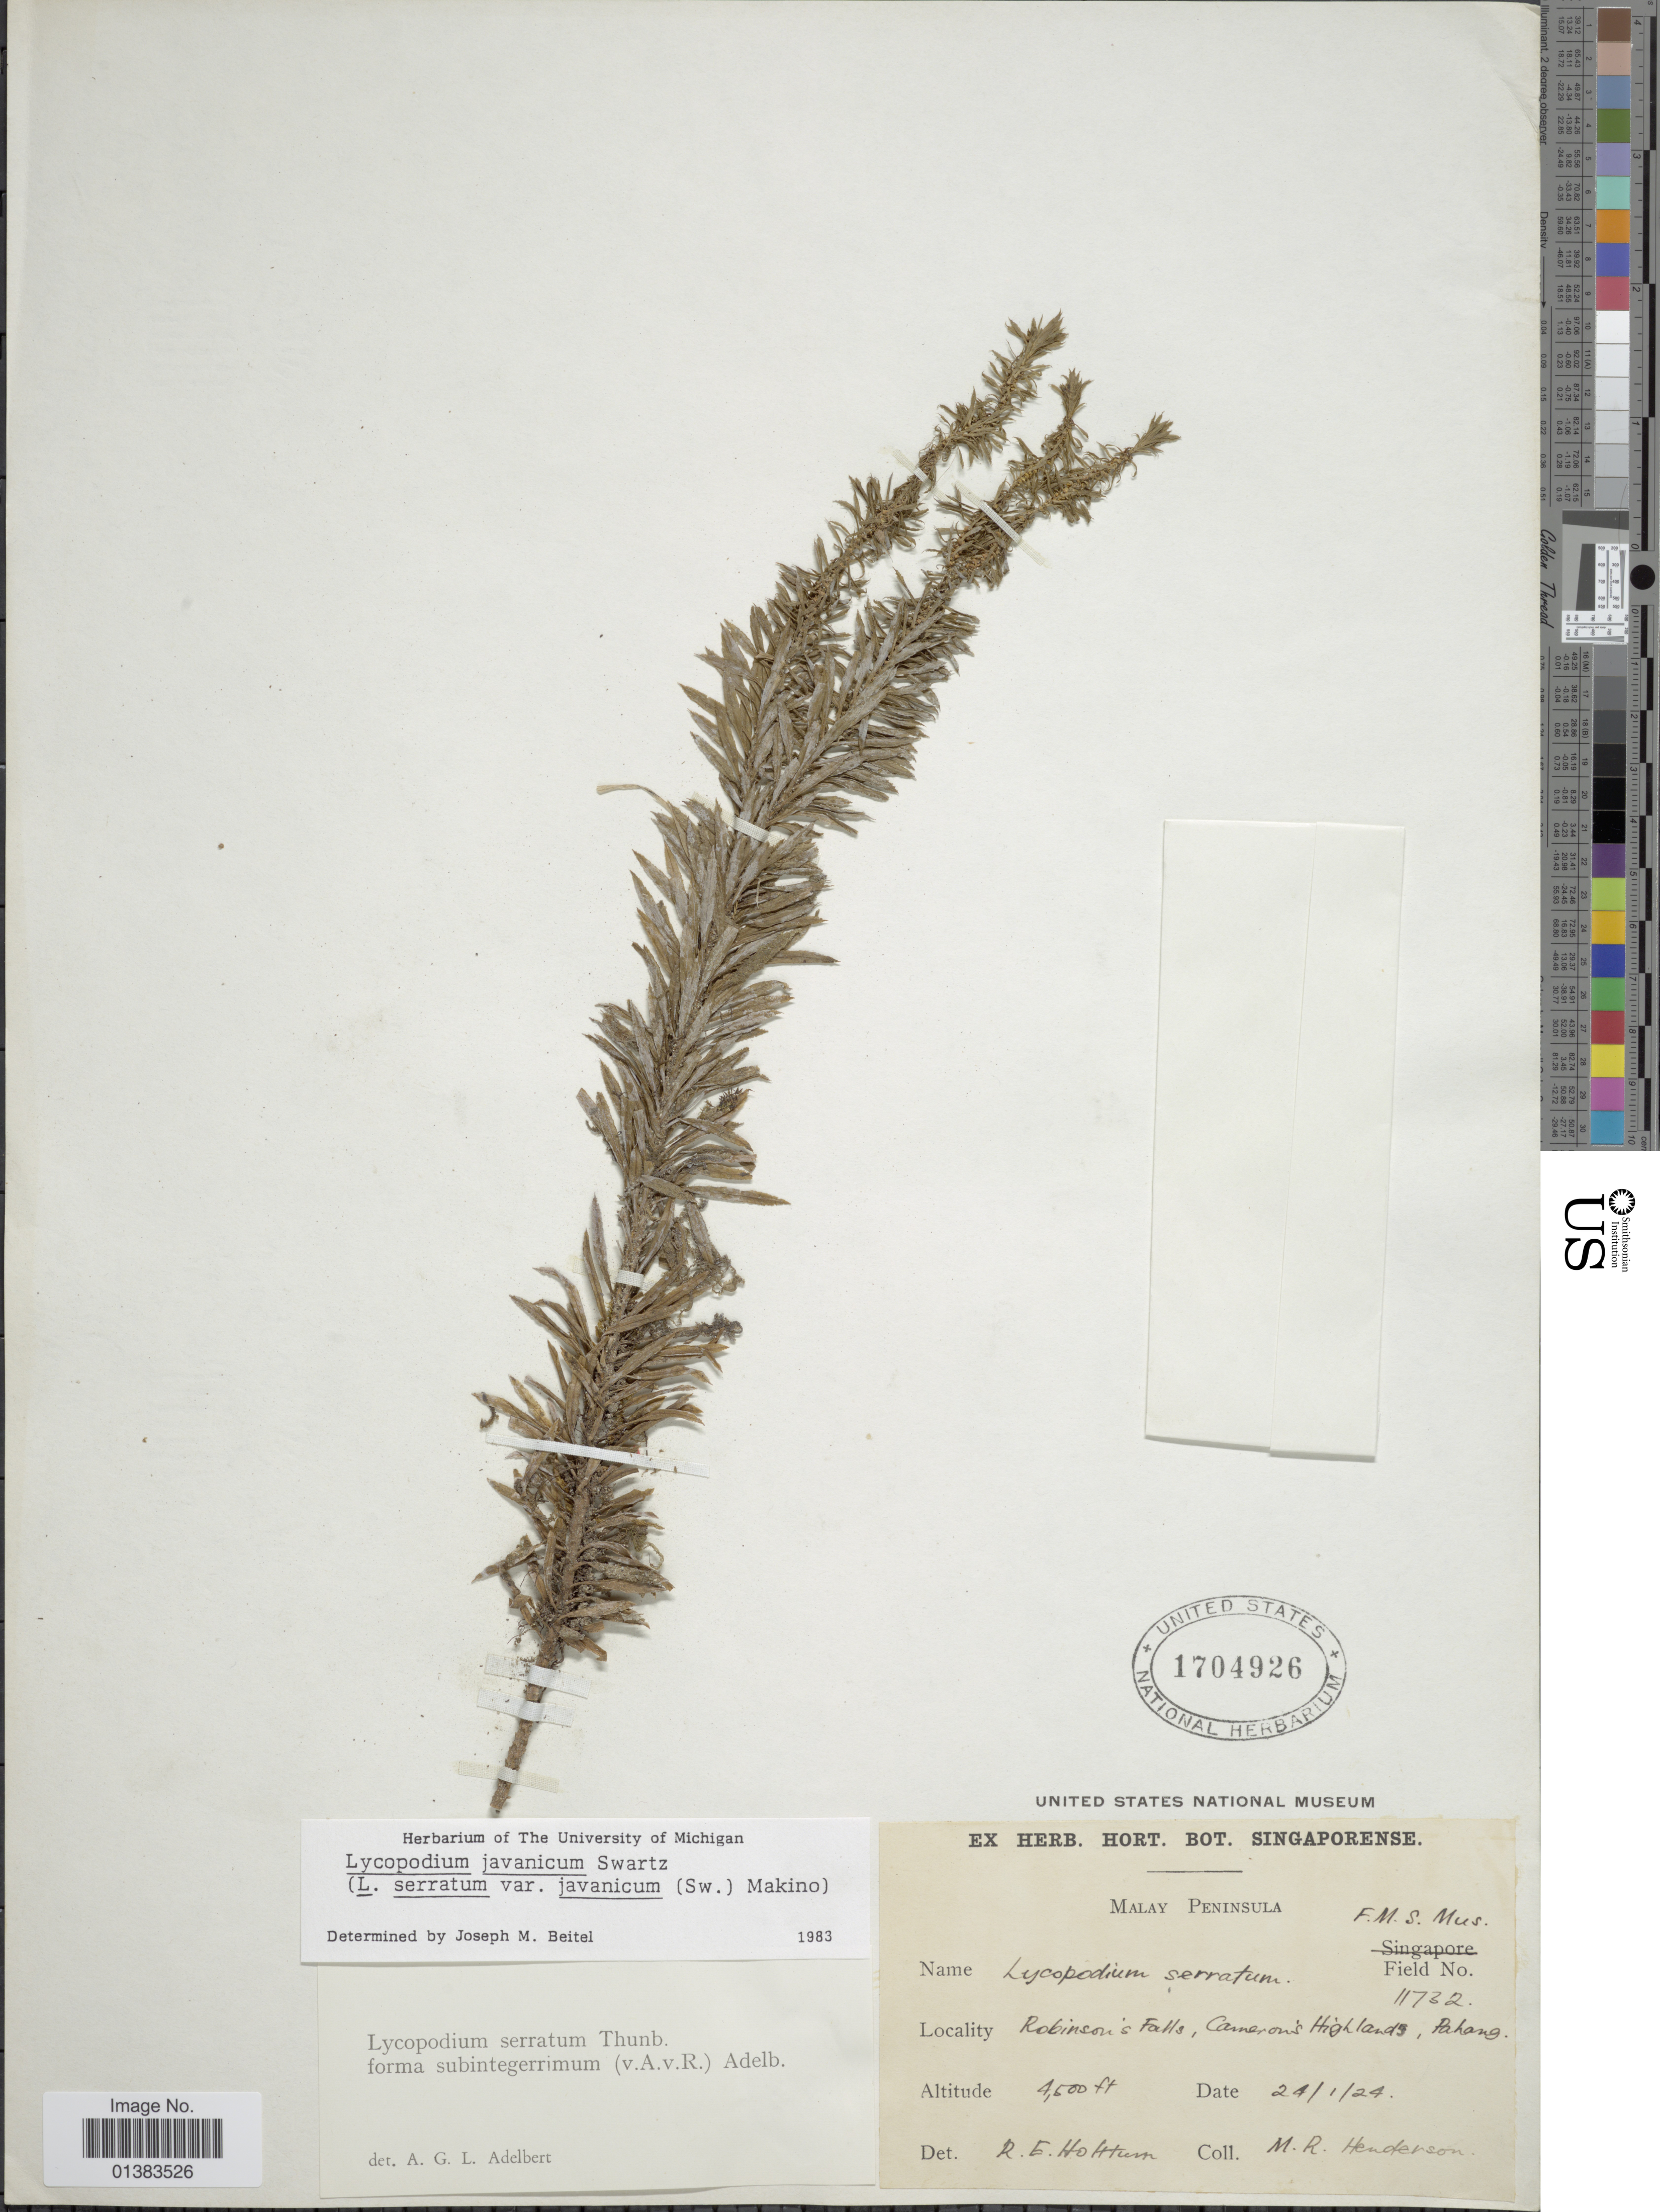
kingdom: Plantae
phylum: Tracheophyta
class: Lycopodiopsida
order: Lycopodiales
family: Lycopodiaceae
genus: Huperzia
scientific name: Huperzia javanica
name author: (Sw.) C.Y. Yang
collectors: M. Henderson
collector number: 11732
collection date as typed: Transcribed d/m/y: 24/1/24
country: Malaysia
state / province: Pahang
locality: Malay Peninsula, Robinson's Falls, Cameron's Highlands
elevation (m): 1372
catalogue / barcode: US 1704926